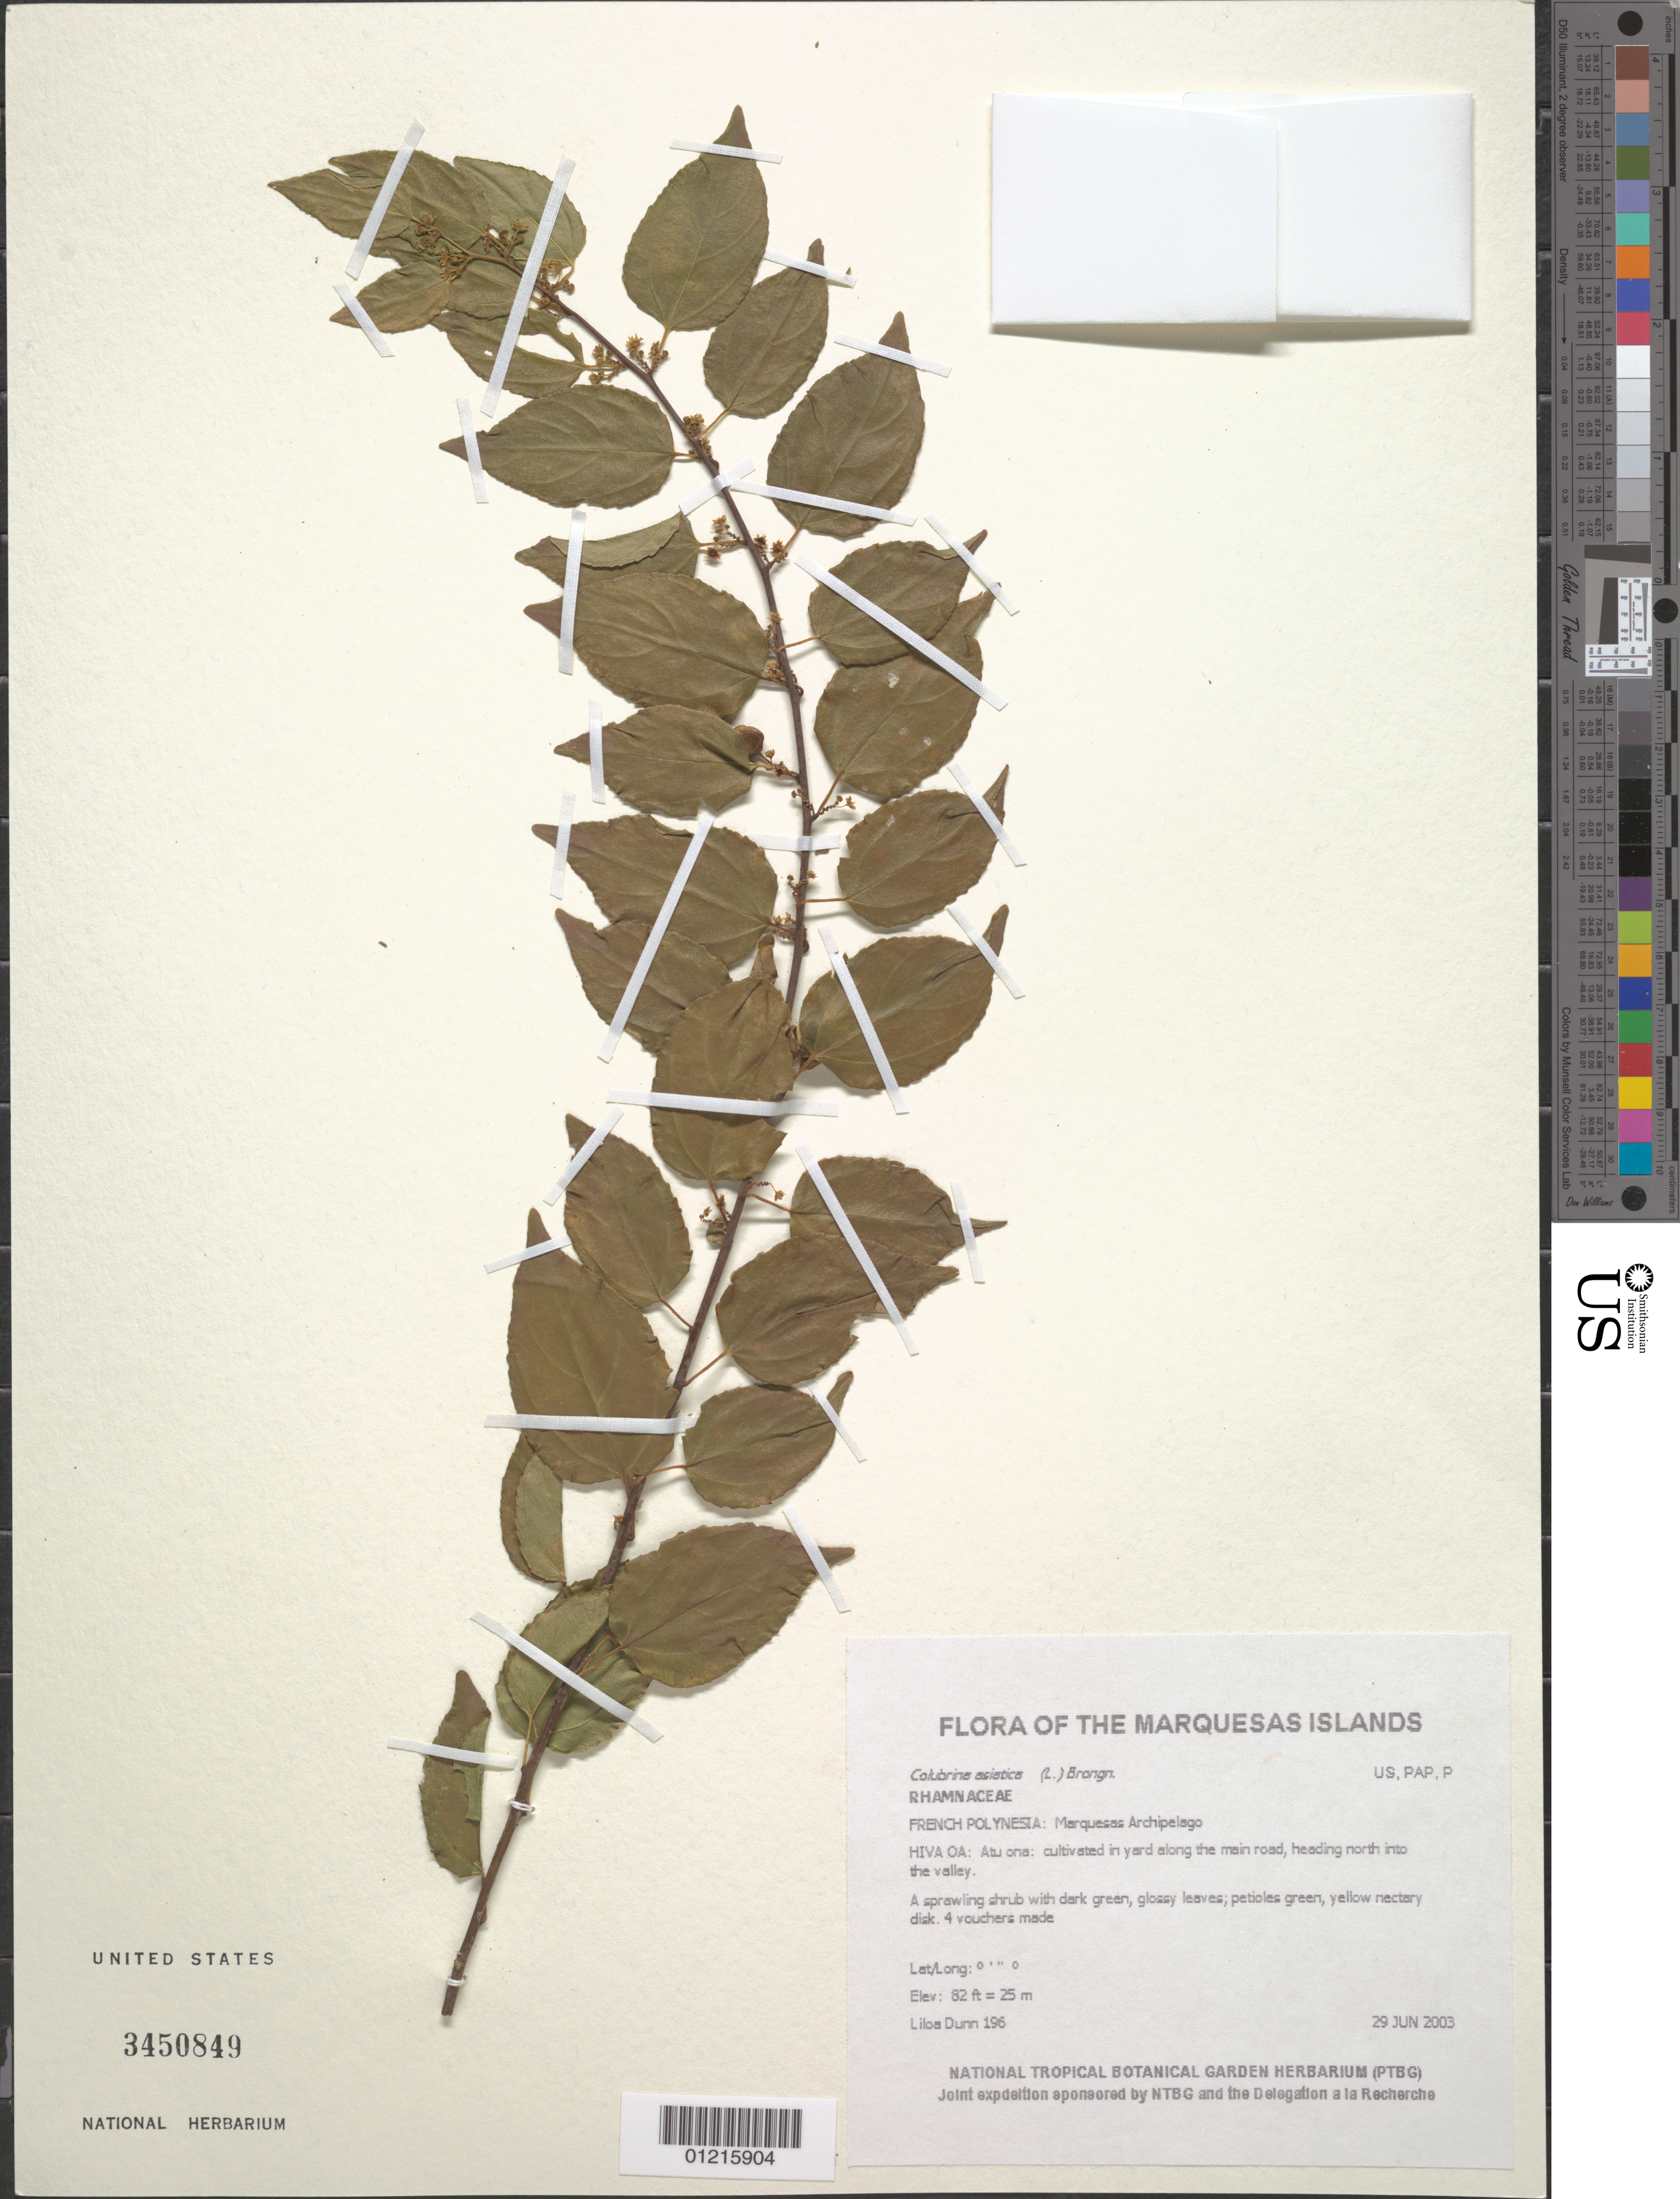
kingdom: Plantae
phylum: Tracheophyta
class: Magnoliopsida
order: Rosales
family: Rhamnaceae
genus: Colubrina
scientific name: Colubrina asiatica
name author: (L.) Brongn.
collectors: L. Dunn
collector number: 196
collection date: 2003-06-29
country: French Polynesia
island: Hiva Oa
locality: Atu ona: cultivated in yard along the main road, heading north into the valley.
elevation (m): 25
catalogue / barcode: US 3450849